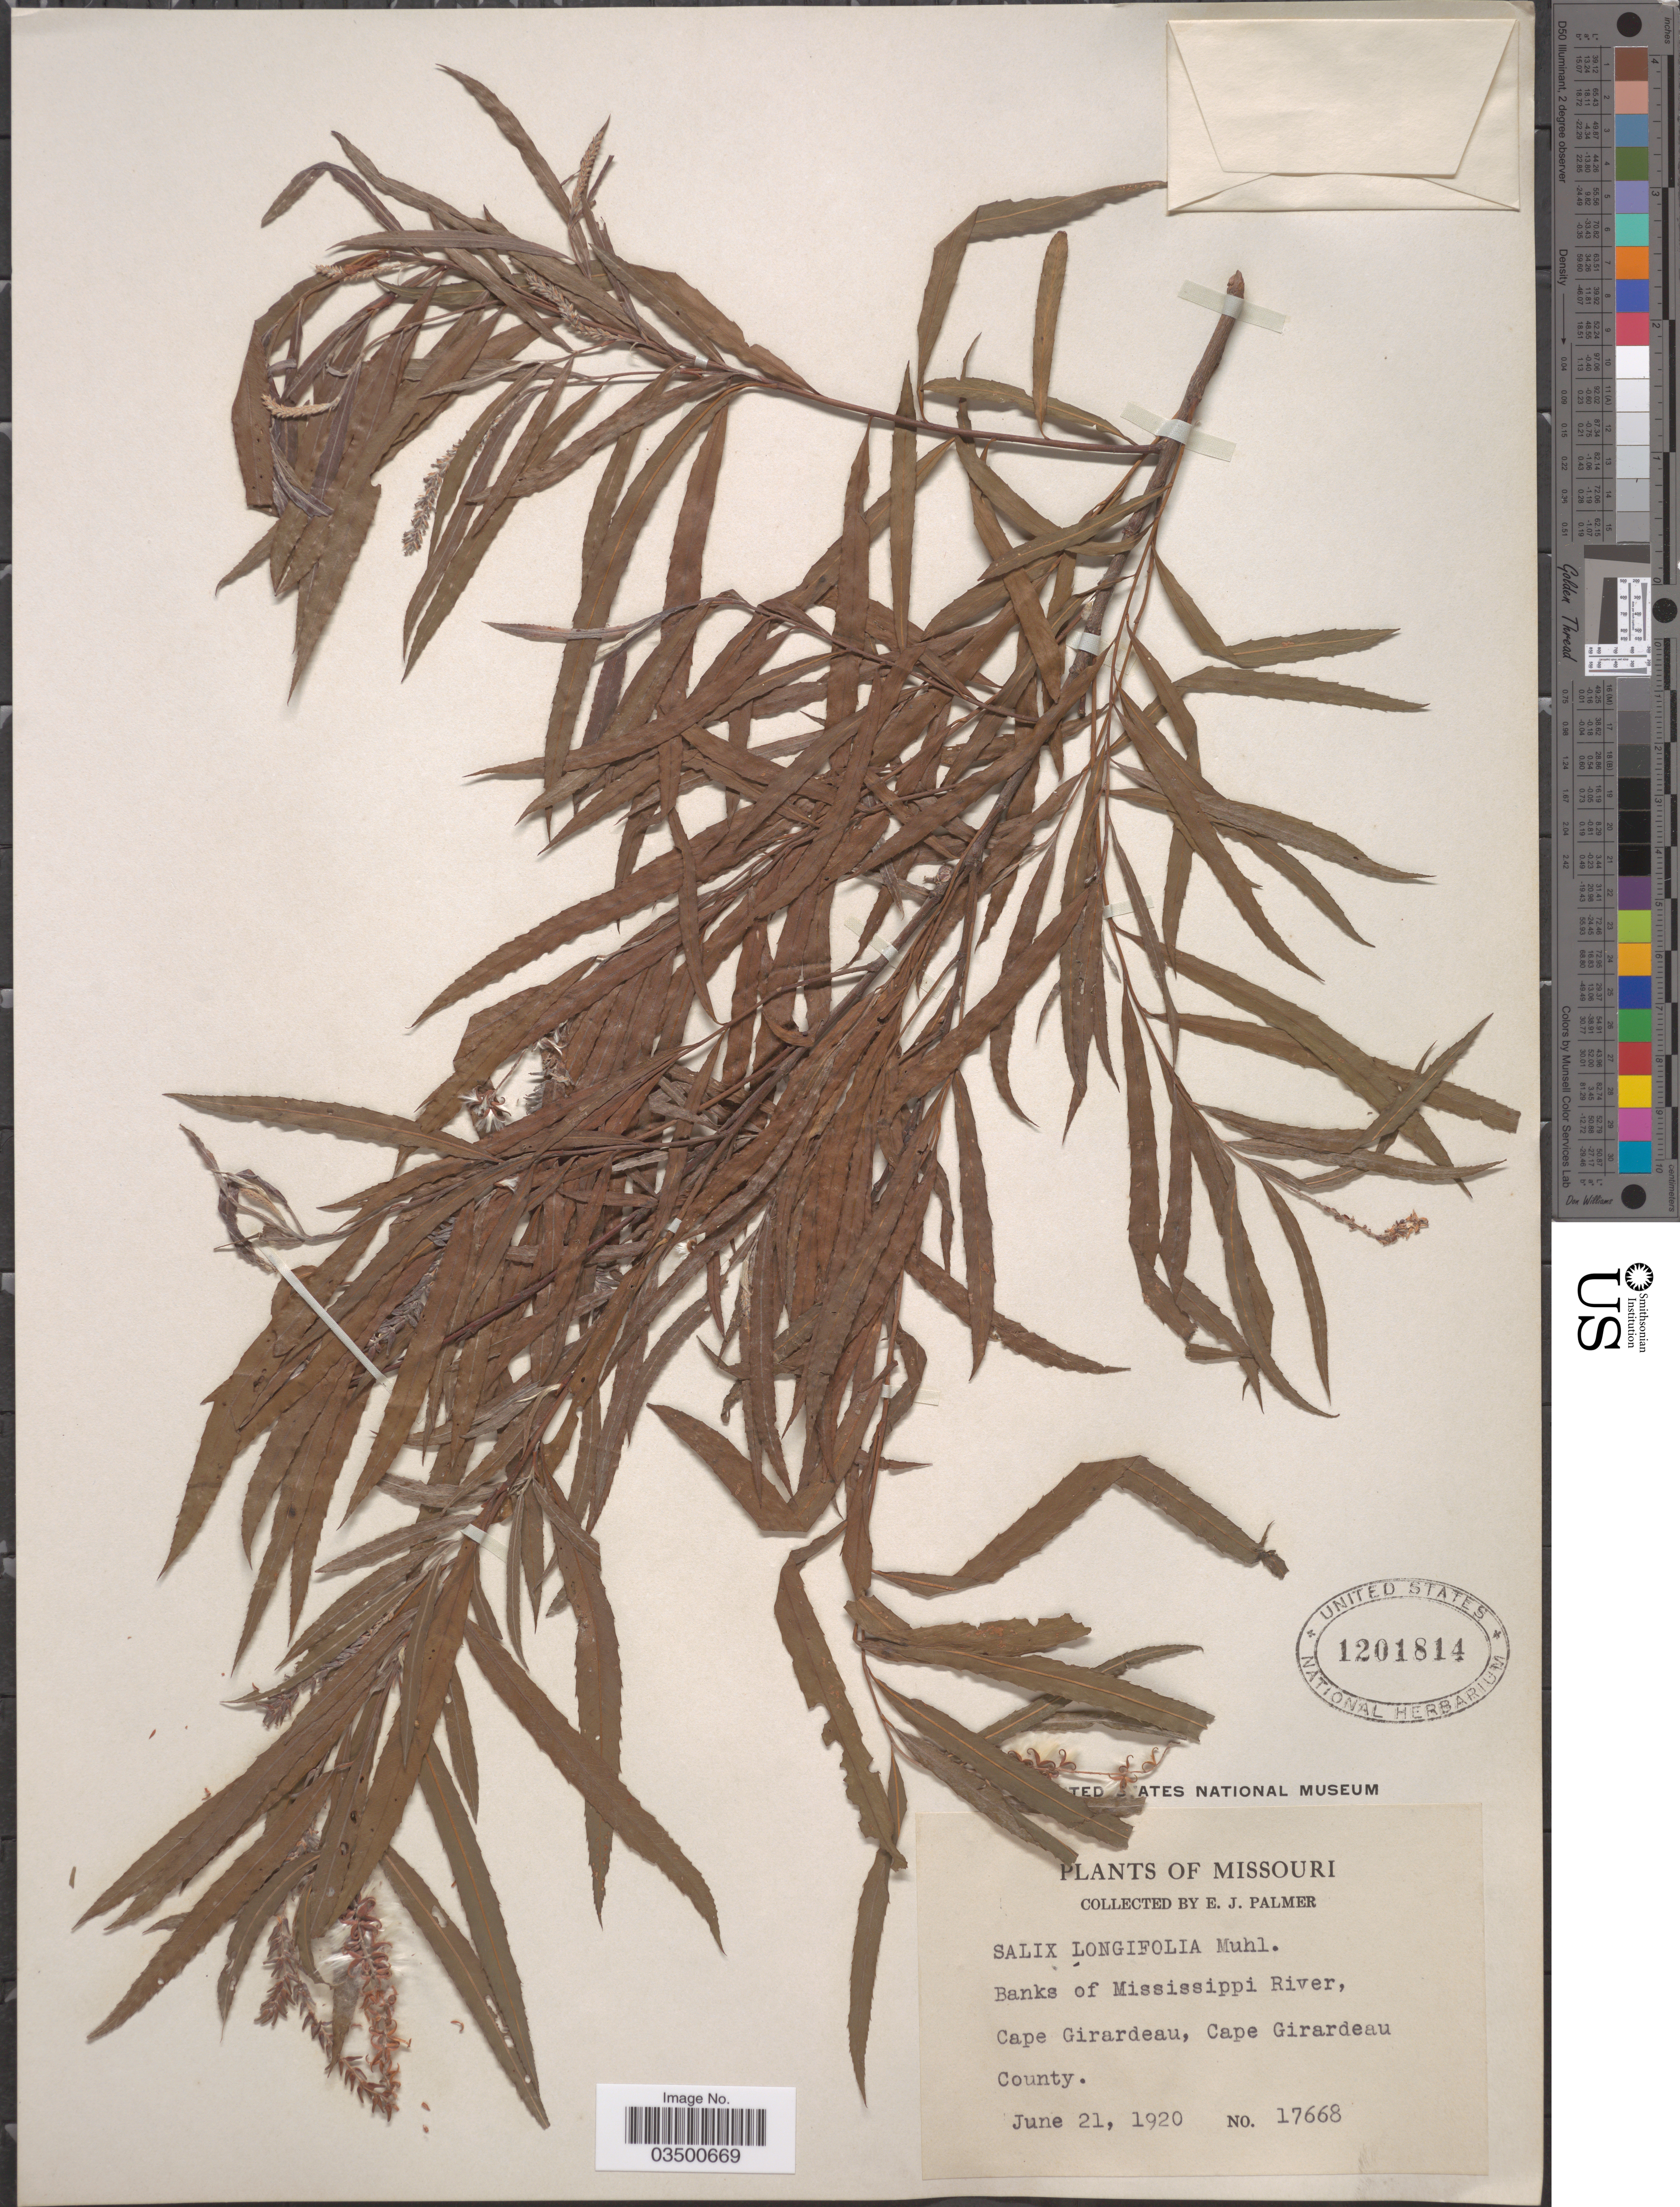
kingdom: Plantae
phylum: Tracheophyta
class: Magnoliopsida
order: Malpighiales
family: Salicaceae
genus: Salix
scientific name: Salix interior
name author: Rowlee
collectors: E. J. Palmer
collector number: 17668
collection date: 1920-06-21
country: United States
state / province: Missouri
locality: Banks of Mississippi River, Cape Girardeau, Cape Girardeau County.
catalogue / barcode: US 1201814